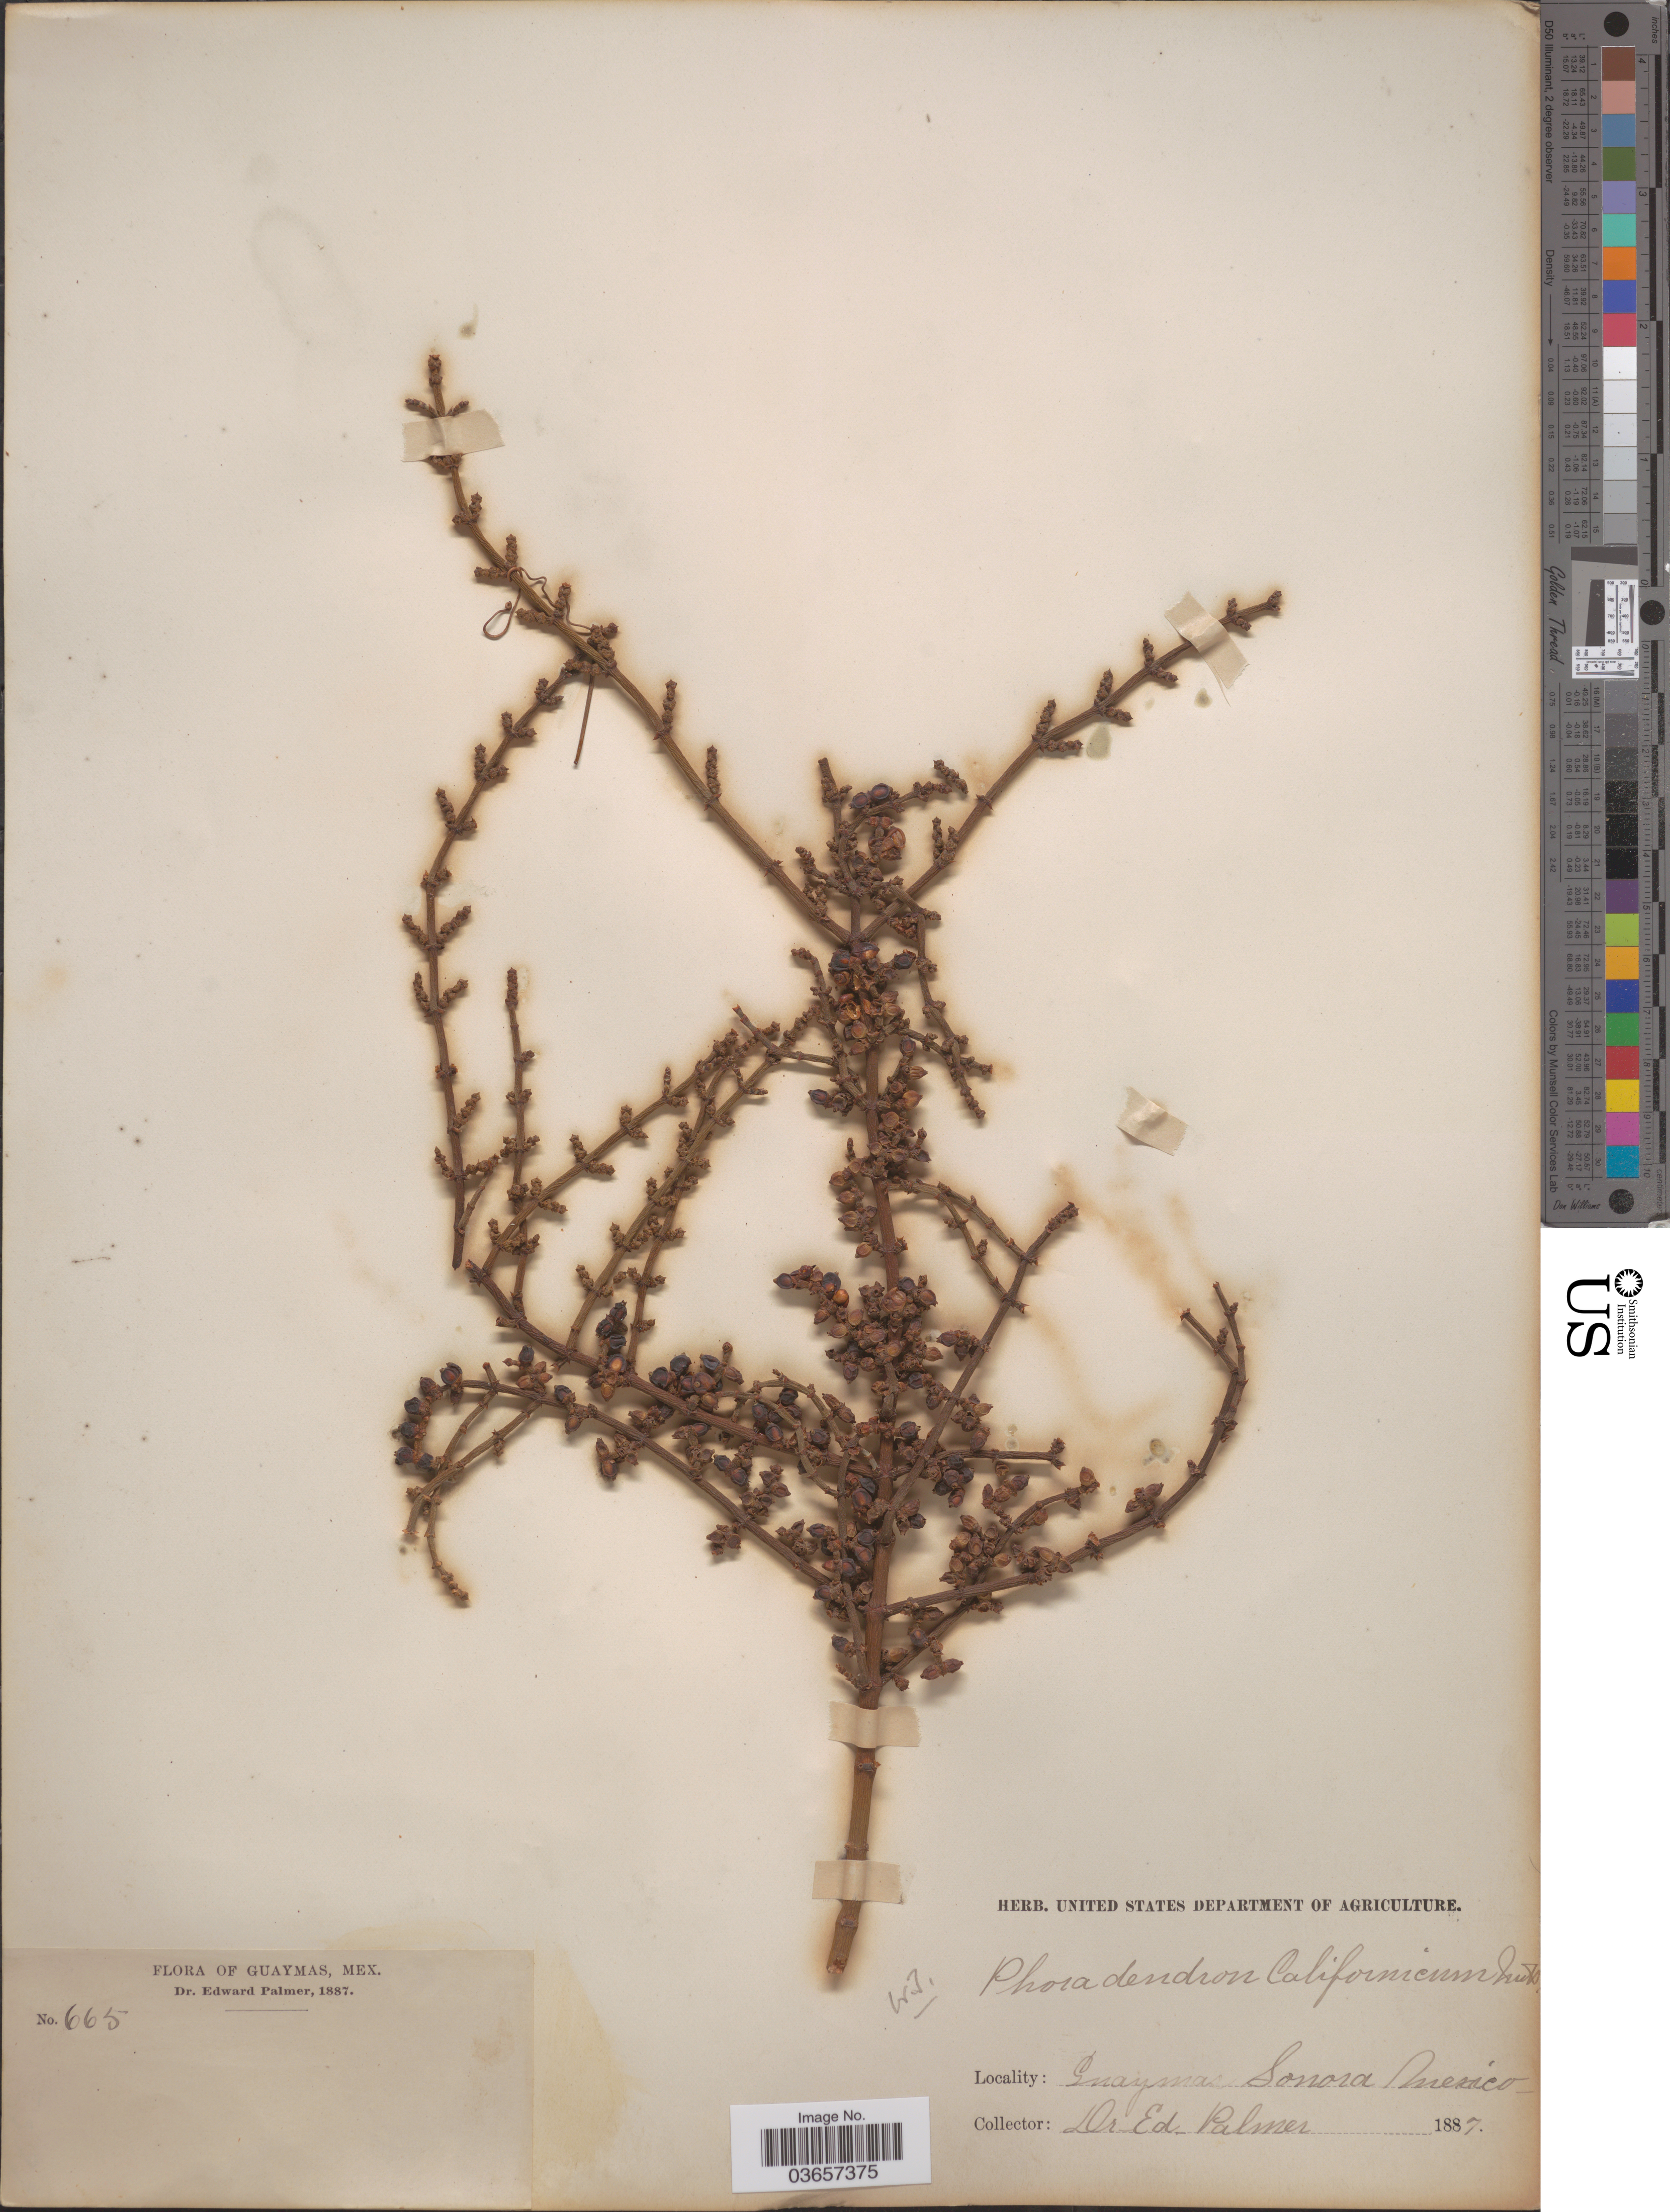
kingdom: Plantae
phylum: Tracheophyta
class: Magnoliopsida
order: Santalales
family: Viscaceae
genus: Phoradendron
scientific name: Phoradendron californicum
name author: Nutt.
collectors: E. Palmer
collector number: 665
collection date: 1887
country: Mexico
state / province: Sonora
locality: Guaymas.